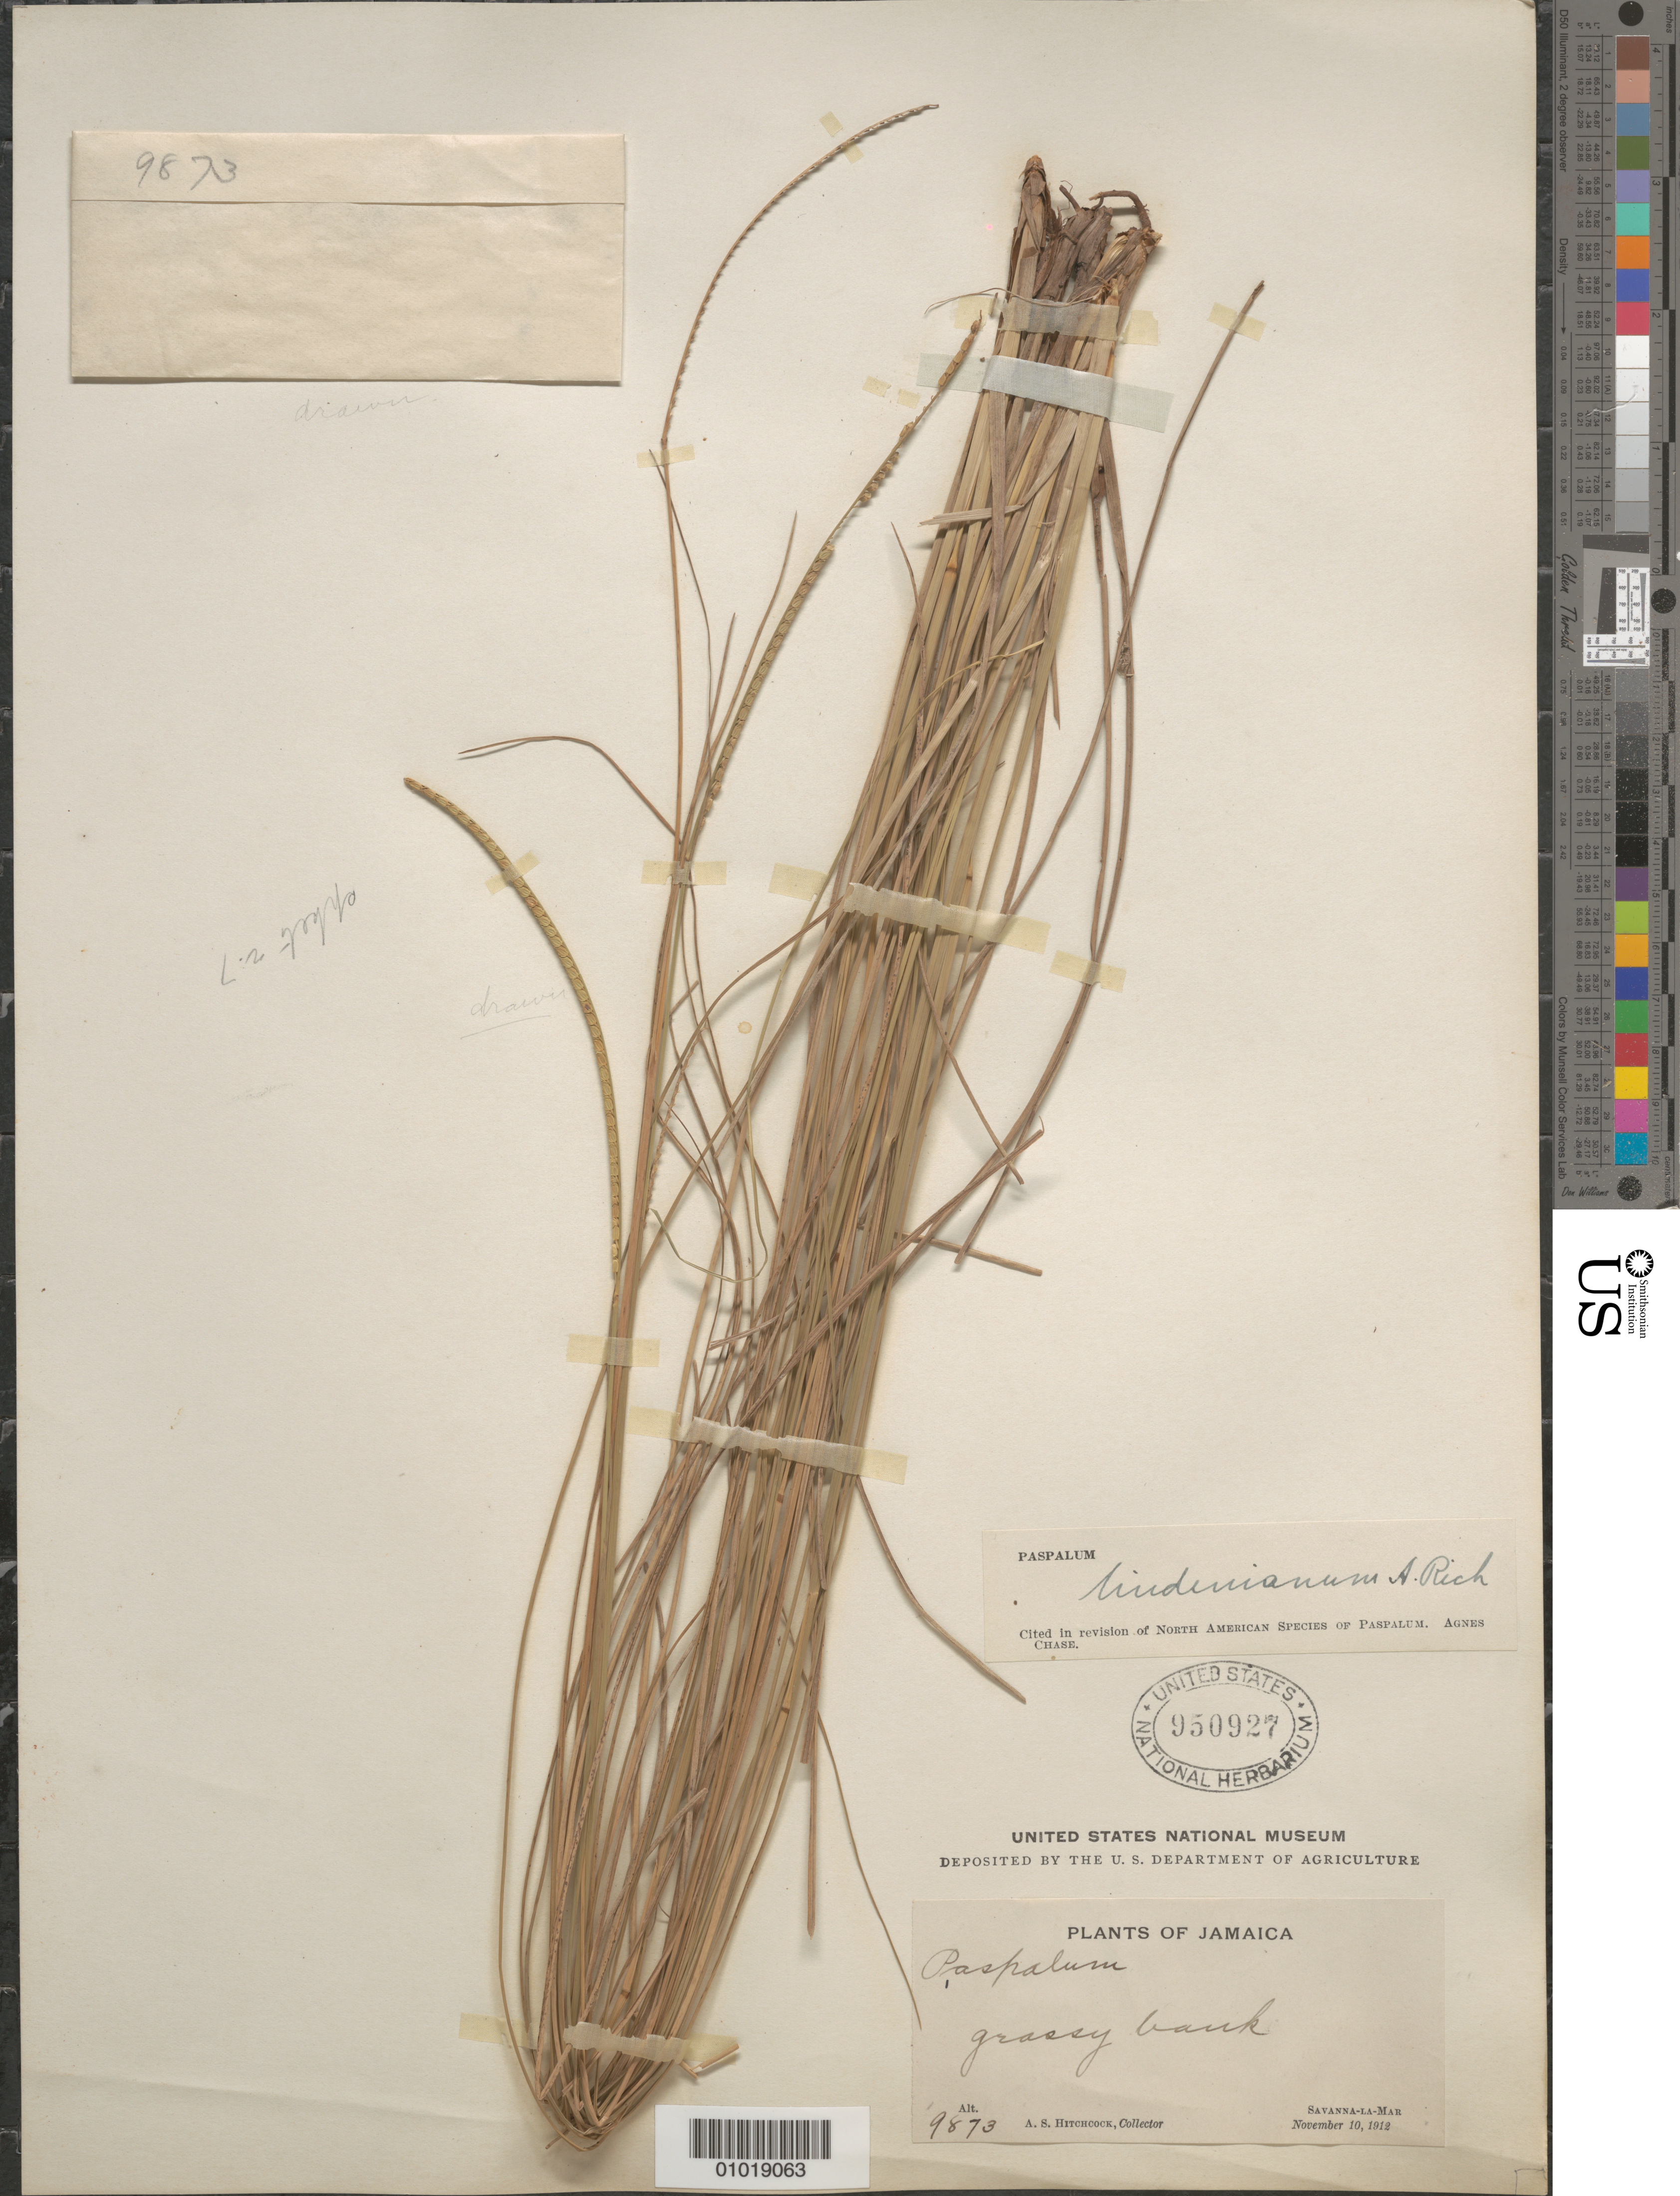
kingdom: Plantae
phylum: Tracheophyta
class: Liliopsida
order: Poales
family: Poaceae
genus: Paspalum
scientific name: Paspalum lindenianum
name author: A. Rich.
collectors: A. S. Hitchcock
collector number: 9873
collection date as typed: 10 Nov 1912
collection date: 1912-11-10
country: Jamaica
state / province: Westmoreland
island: Jamaica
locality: Savanna-la-Mar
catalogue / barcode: US 950927